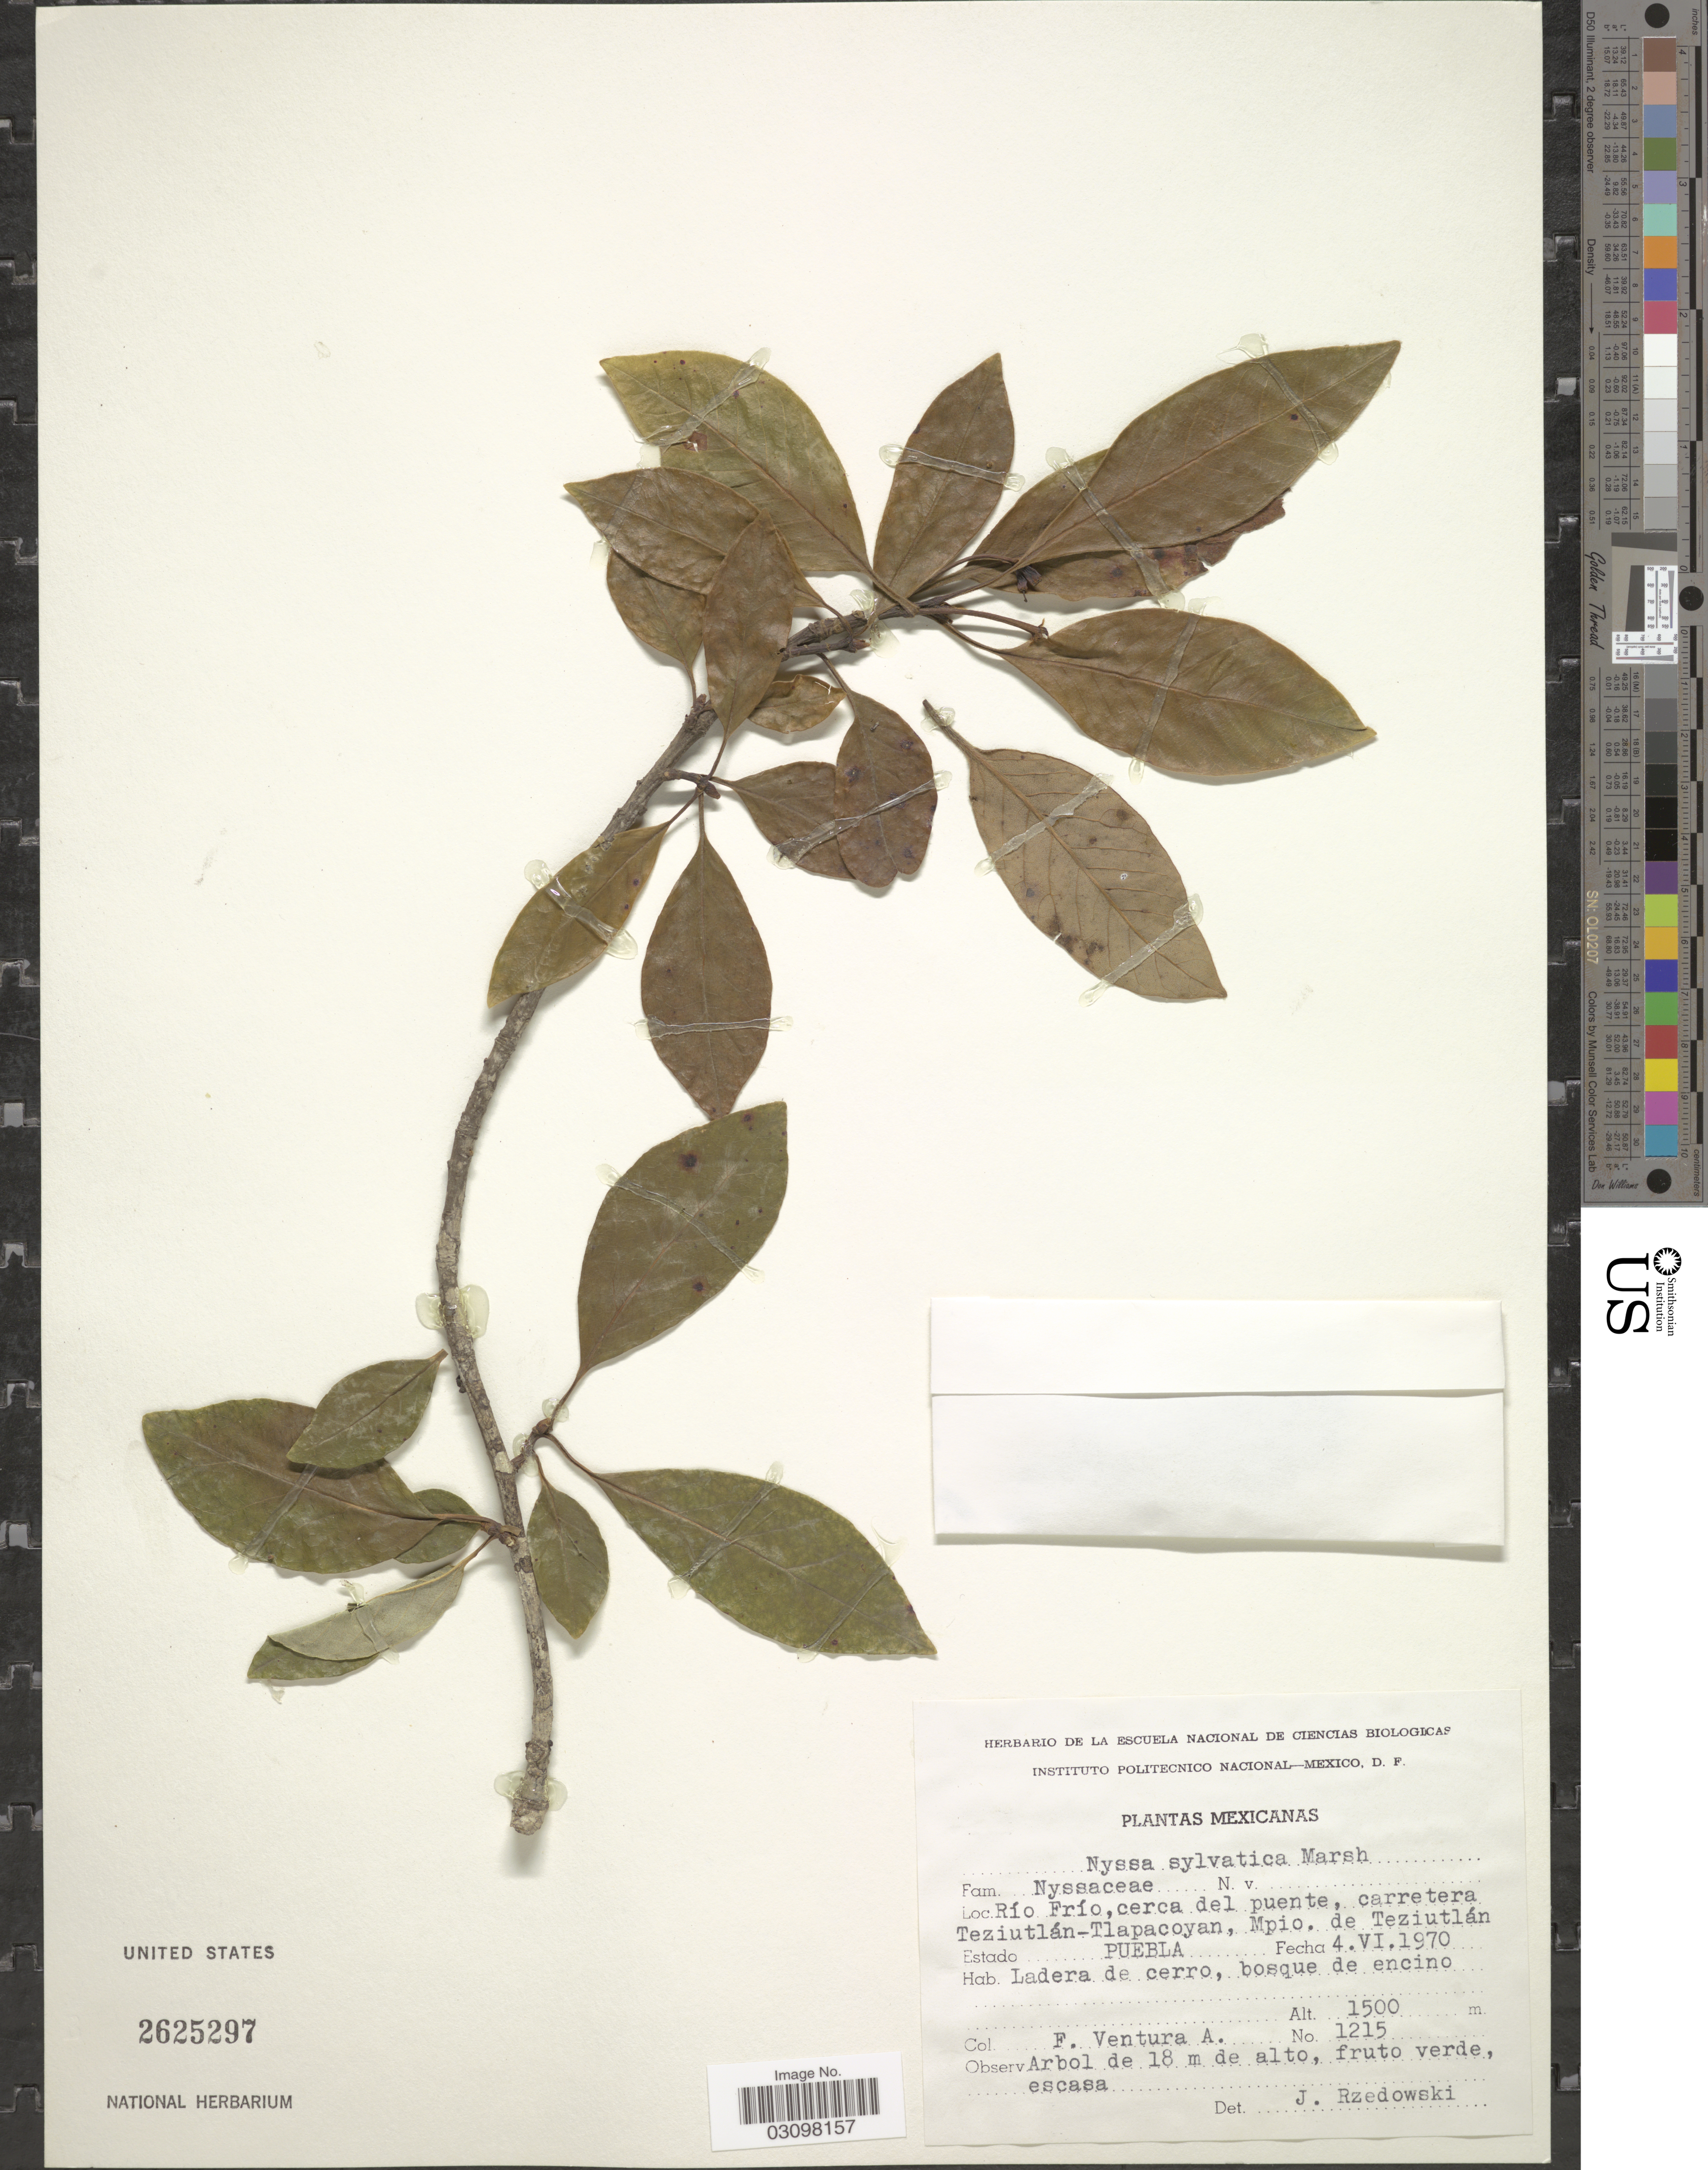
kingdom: Plantae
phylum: Tracheophyta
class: Magnoliopsida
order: Cornales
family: Nyssaceae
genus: Nyssa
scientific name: Nyssa sylvatica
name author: Marshall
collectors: F. Ventura A.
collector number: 1215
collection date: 1970-06-04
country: Mexico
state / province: Puebla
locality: Río Frío, cerca del puente, carretera Teziutlán-Tlapacoyan, Mpio. de Teziutlán. Ladera de cerro, bosque de encino.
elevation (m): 1500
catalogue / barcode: US 2625297